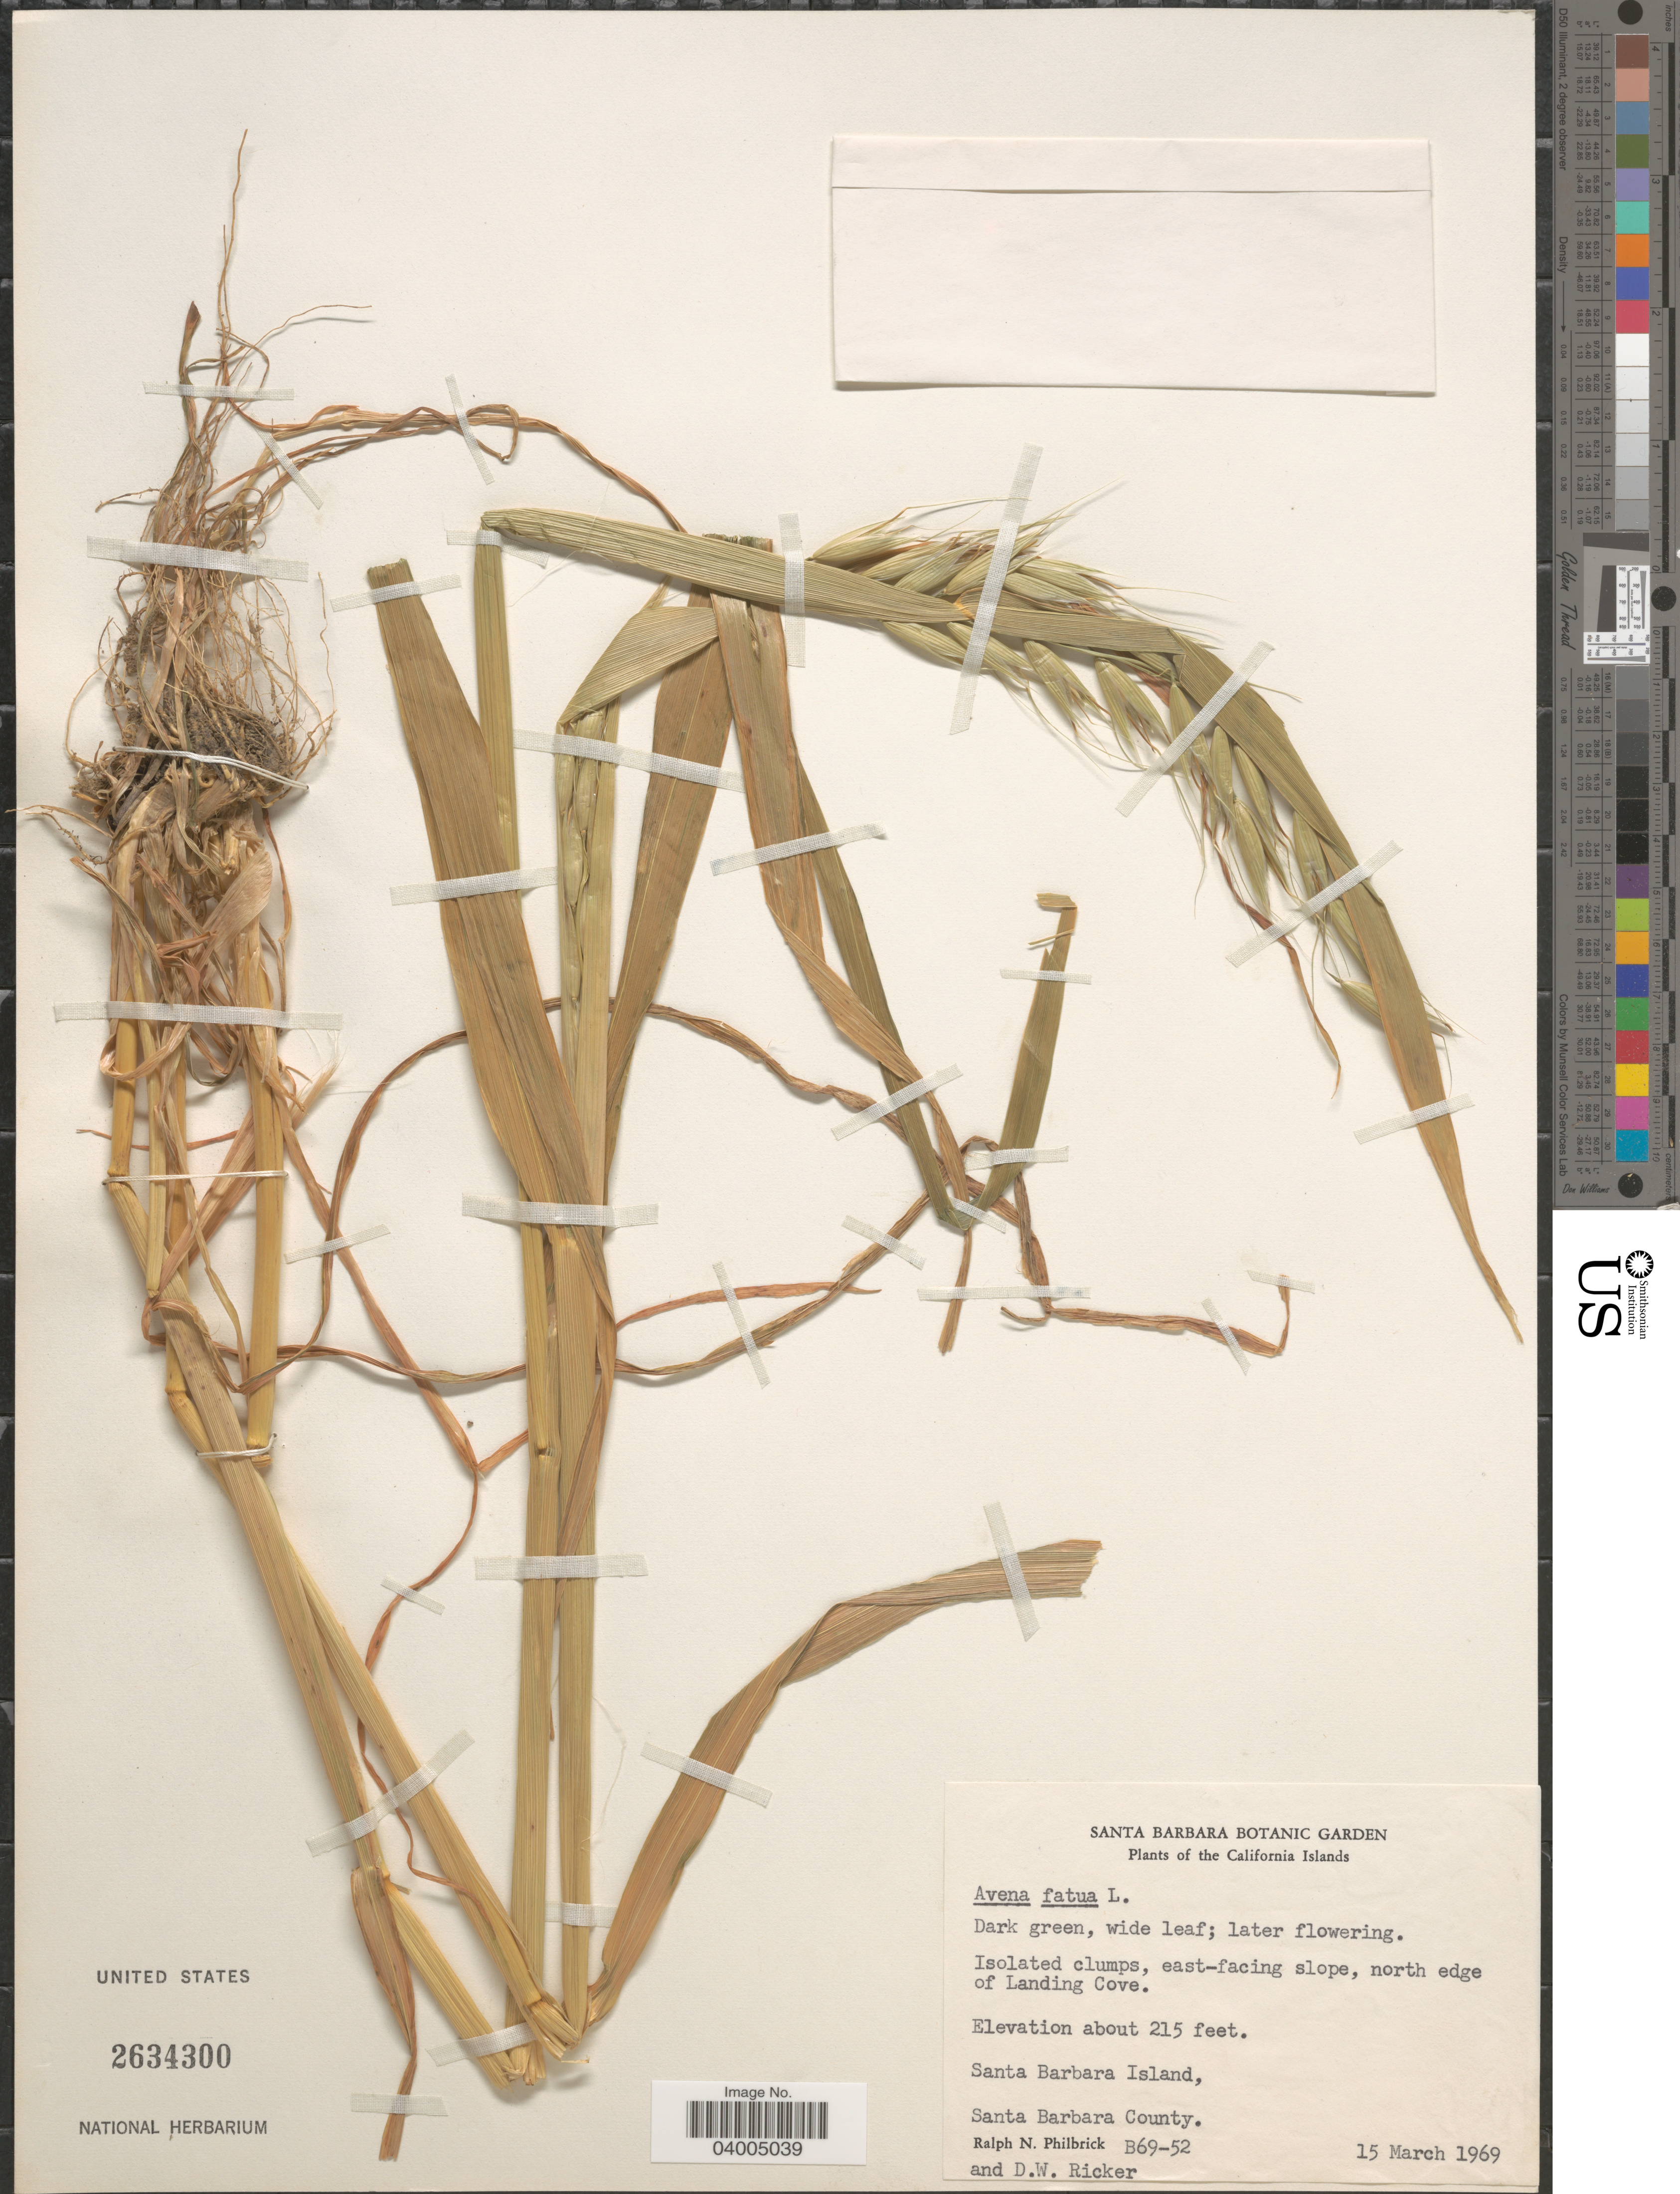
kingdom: Plantae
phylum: Tracheophyta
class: Liliopsida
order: Poales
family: Poaceae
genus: Avena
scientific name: Avena fatua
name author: L.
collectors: R. Philbrick & D. Ricker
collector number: B69-52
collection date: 1969-03-15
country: United States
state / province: California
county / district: Santa Barbara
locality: The California Islands. East-facing slope, north edge of Landing Cove. Santa Barbara County.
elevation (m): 66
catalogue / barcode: US 2634300